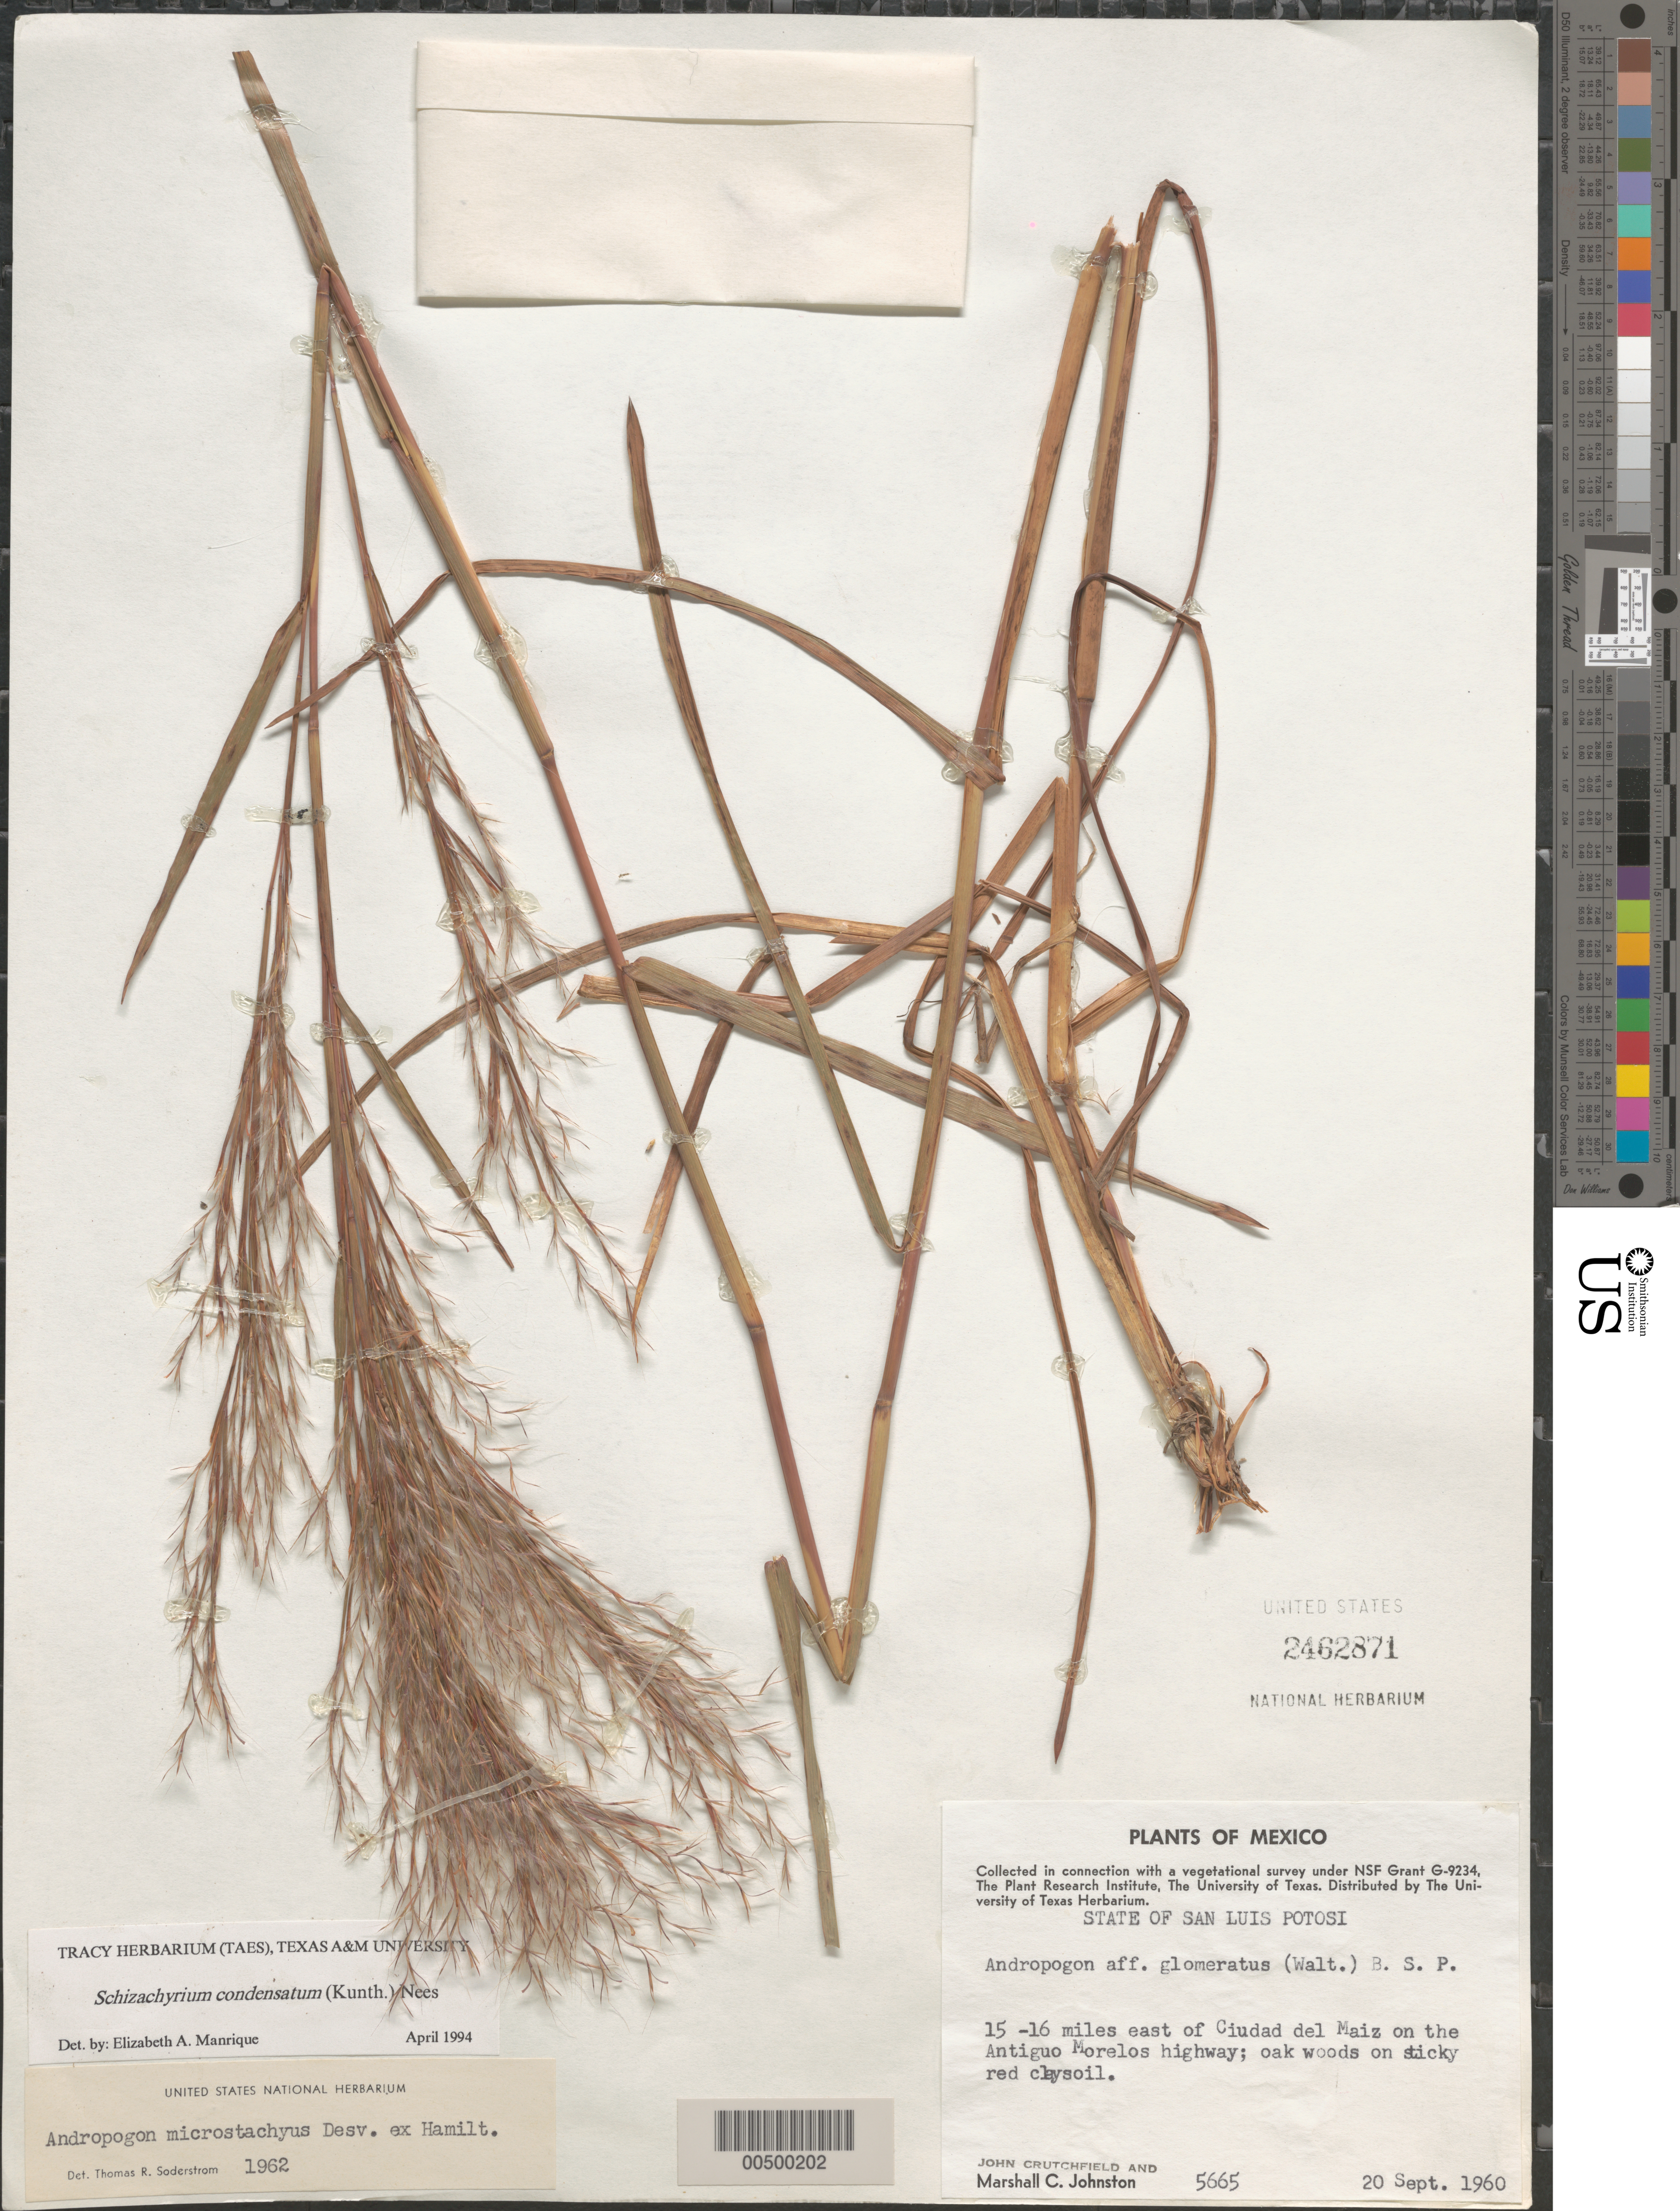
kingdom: Plantae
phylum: Tracheophyta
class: Liliopsida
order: Poales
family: Poaceae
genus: Schizachyrium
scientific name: Schizachyrium condensatum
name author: (Kunth) Nees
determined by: Manrique, E. A.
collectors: M. Johnston & J. Crutchfield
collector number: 5665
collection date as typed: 20 Sep 1960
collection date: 1960-09-20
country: Mexico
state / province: San Luis Potosi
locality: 15-16 mi E of Ciudad del Maiz on the Antiguo Morelos hwy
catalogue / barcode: US 2462871